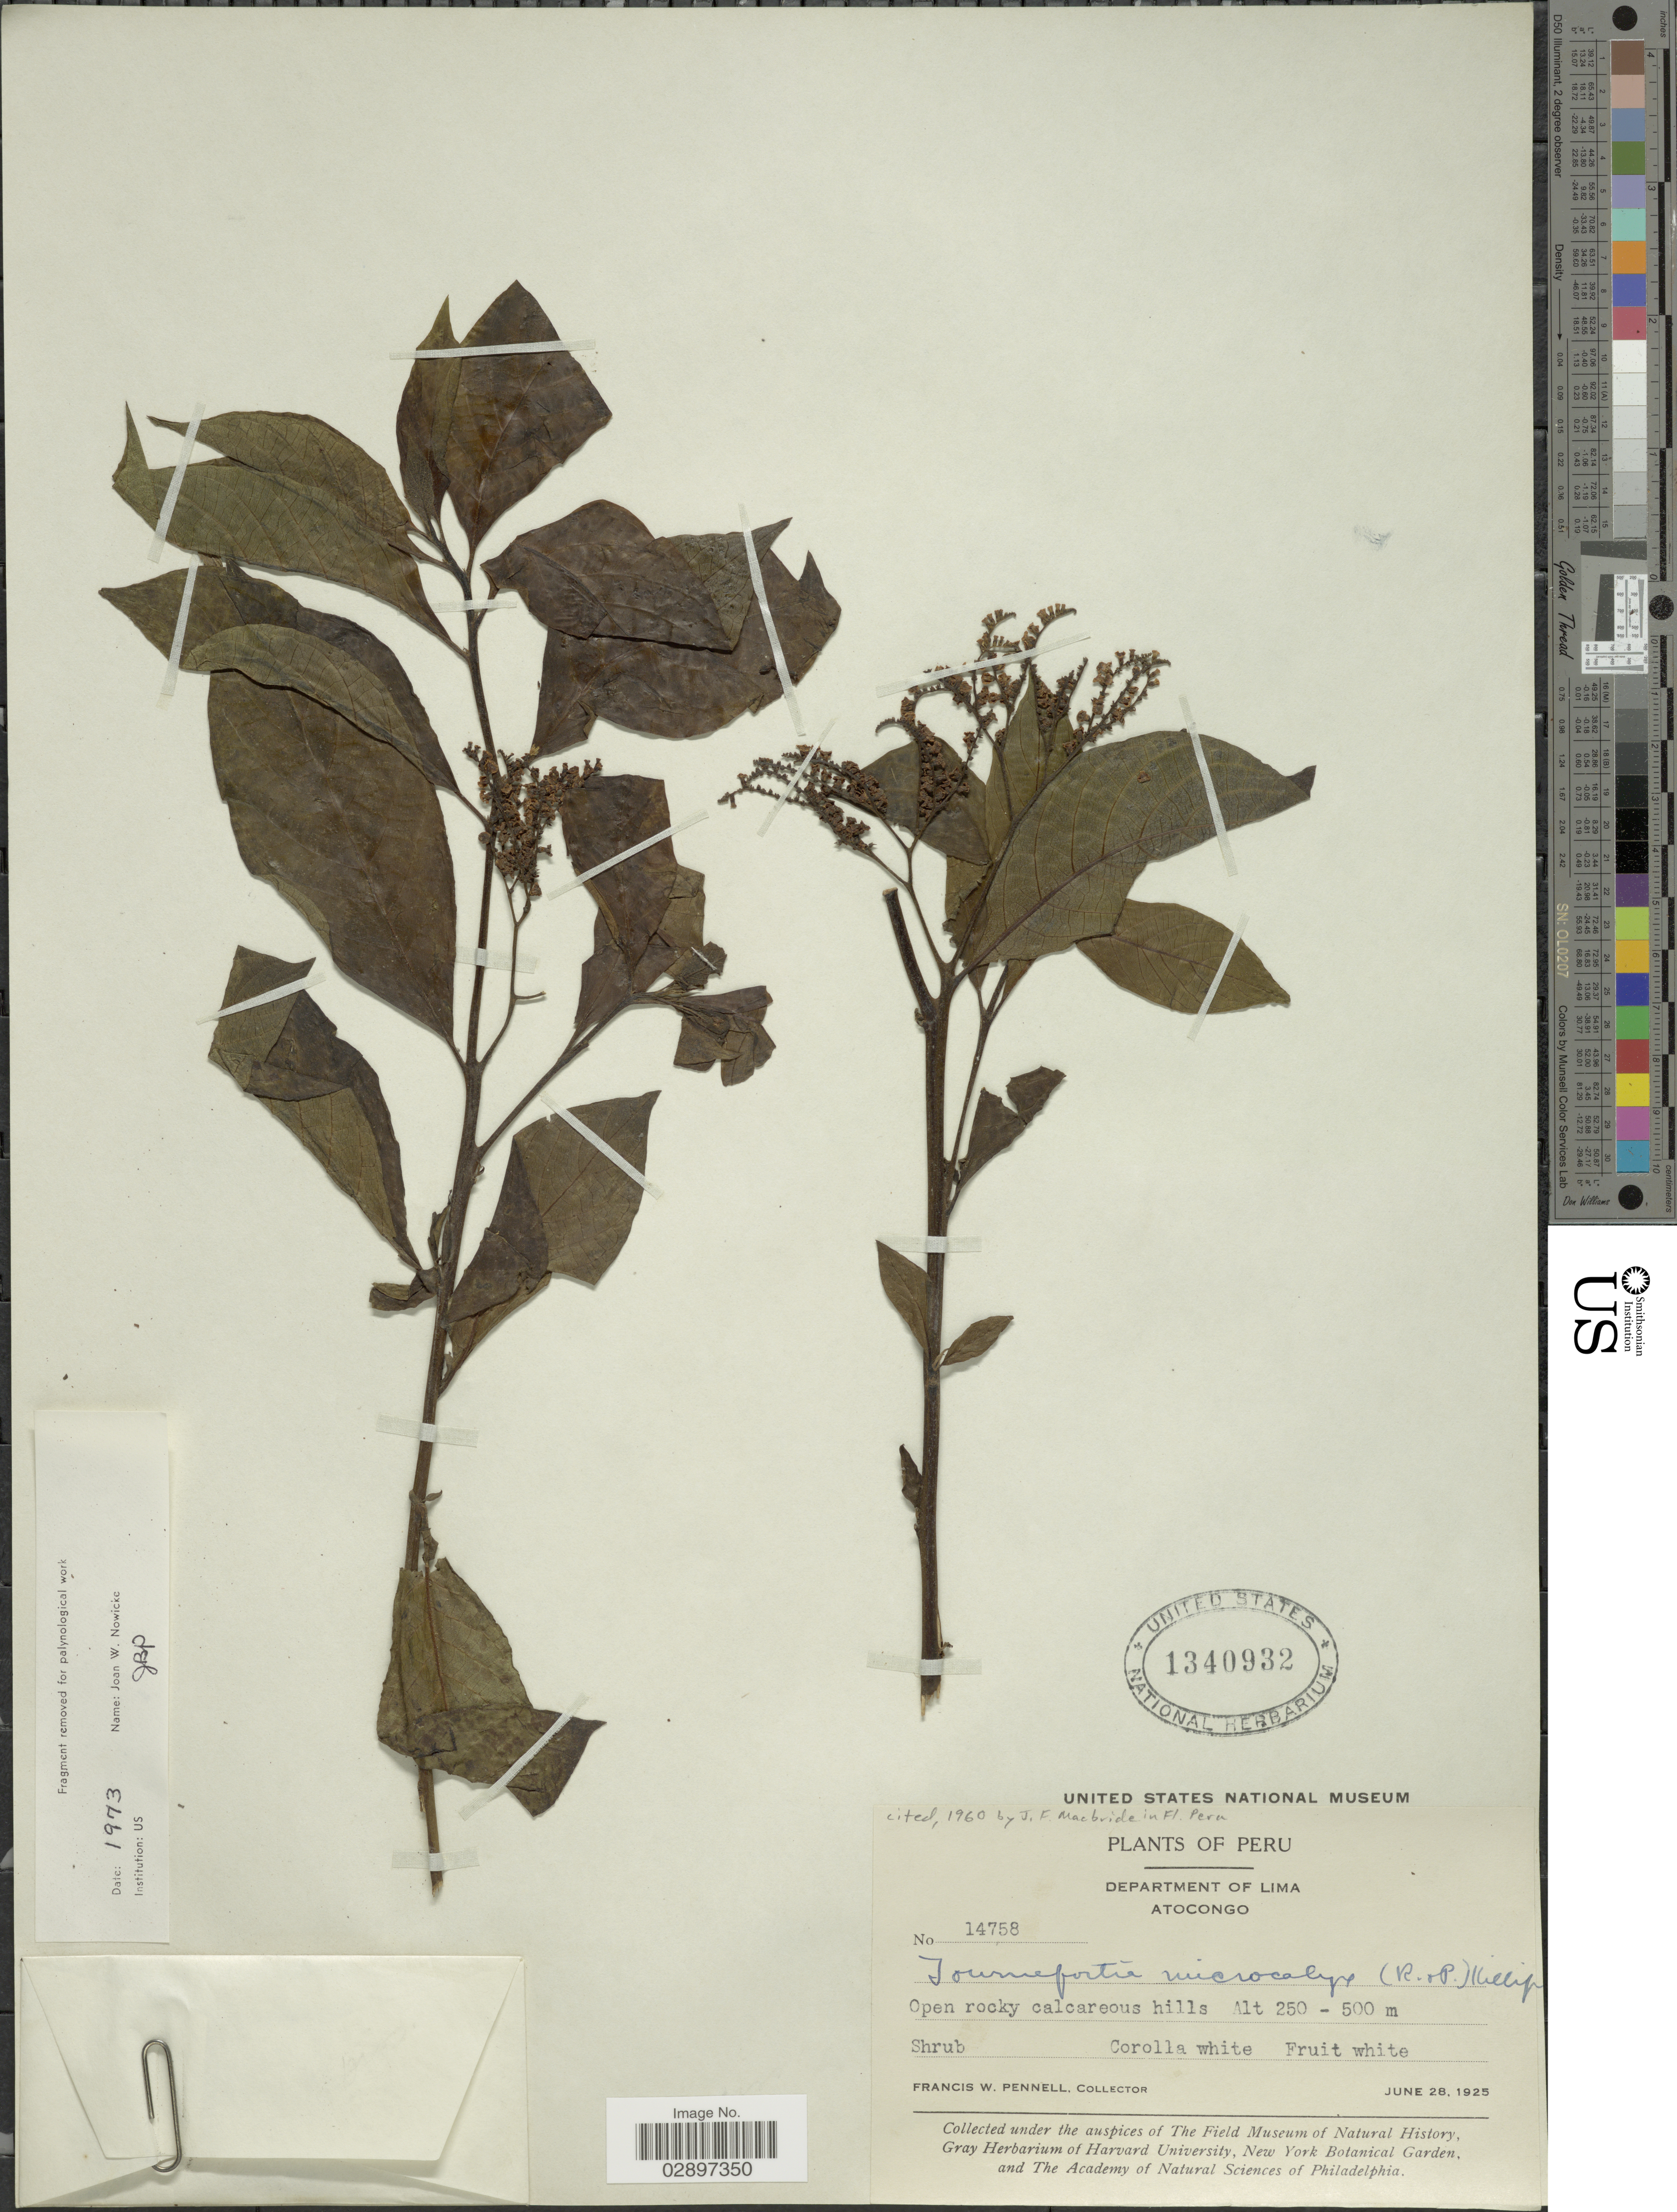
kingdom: Plantae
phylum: Tracheophyta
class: Magnoliopsida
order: Boraginales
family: Heliotropiaceae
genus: Tournefortia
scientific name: Tournefortia microcalyx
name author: (Ruiz & Pav.) I.M. Johnst.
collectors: F. W. Pennell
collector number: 14758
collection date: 1925-06-28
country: Peru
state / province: Lima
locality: Department of Lima. Atocongo.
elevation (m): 250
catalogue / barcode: US 1340932